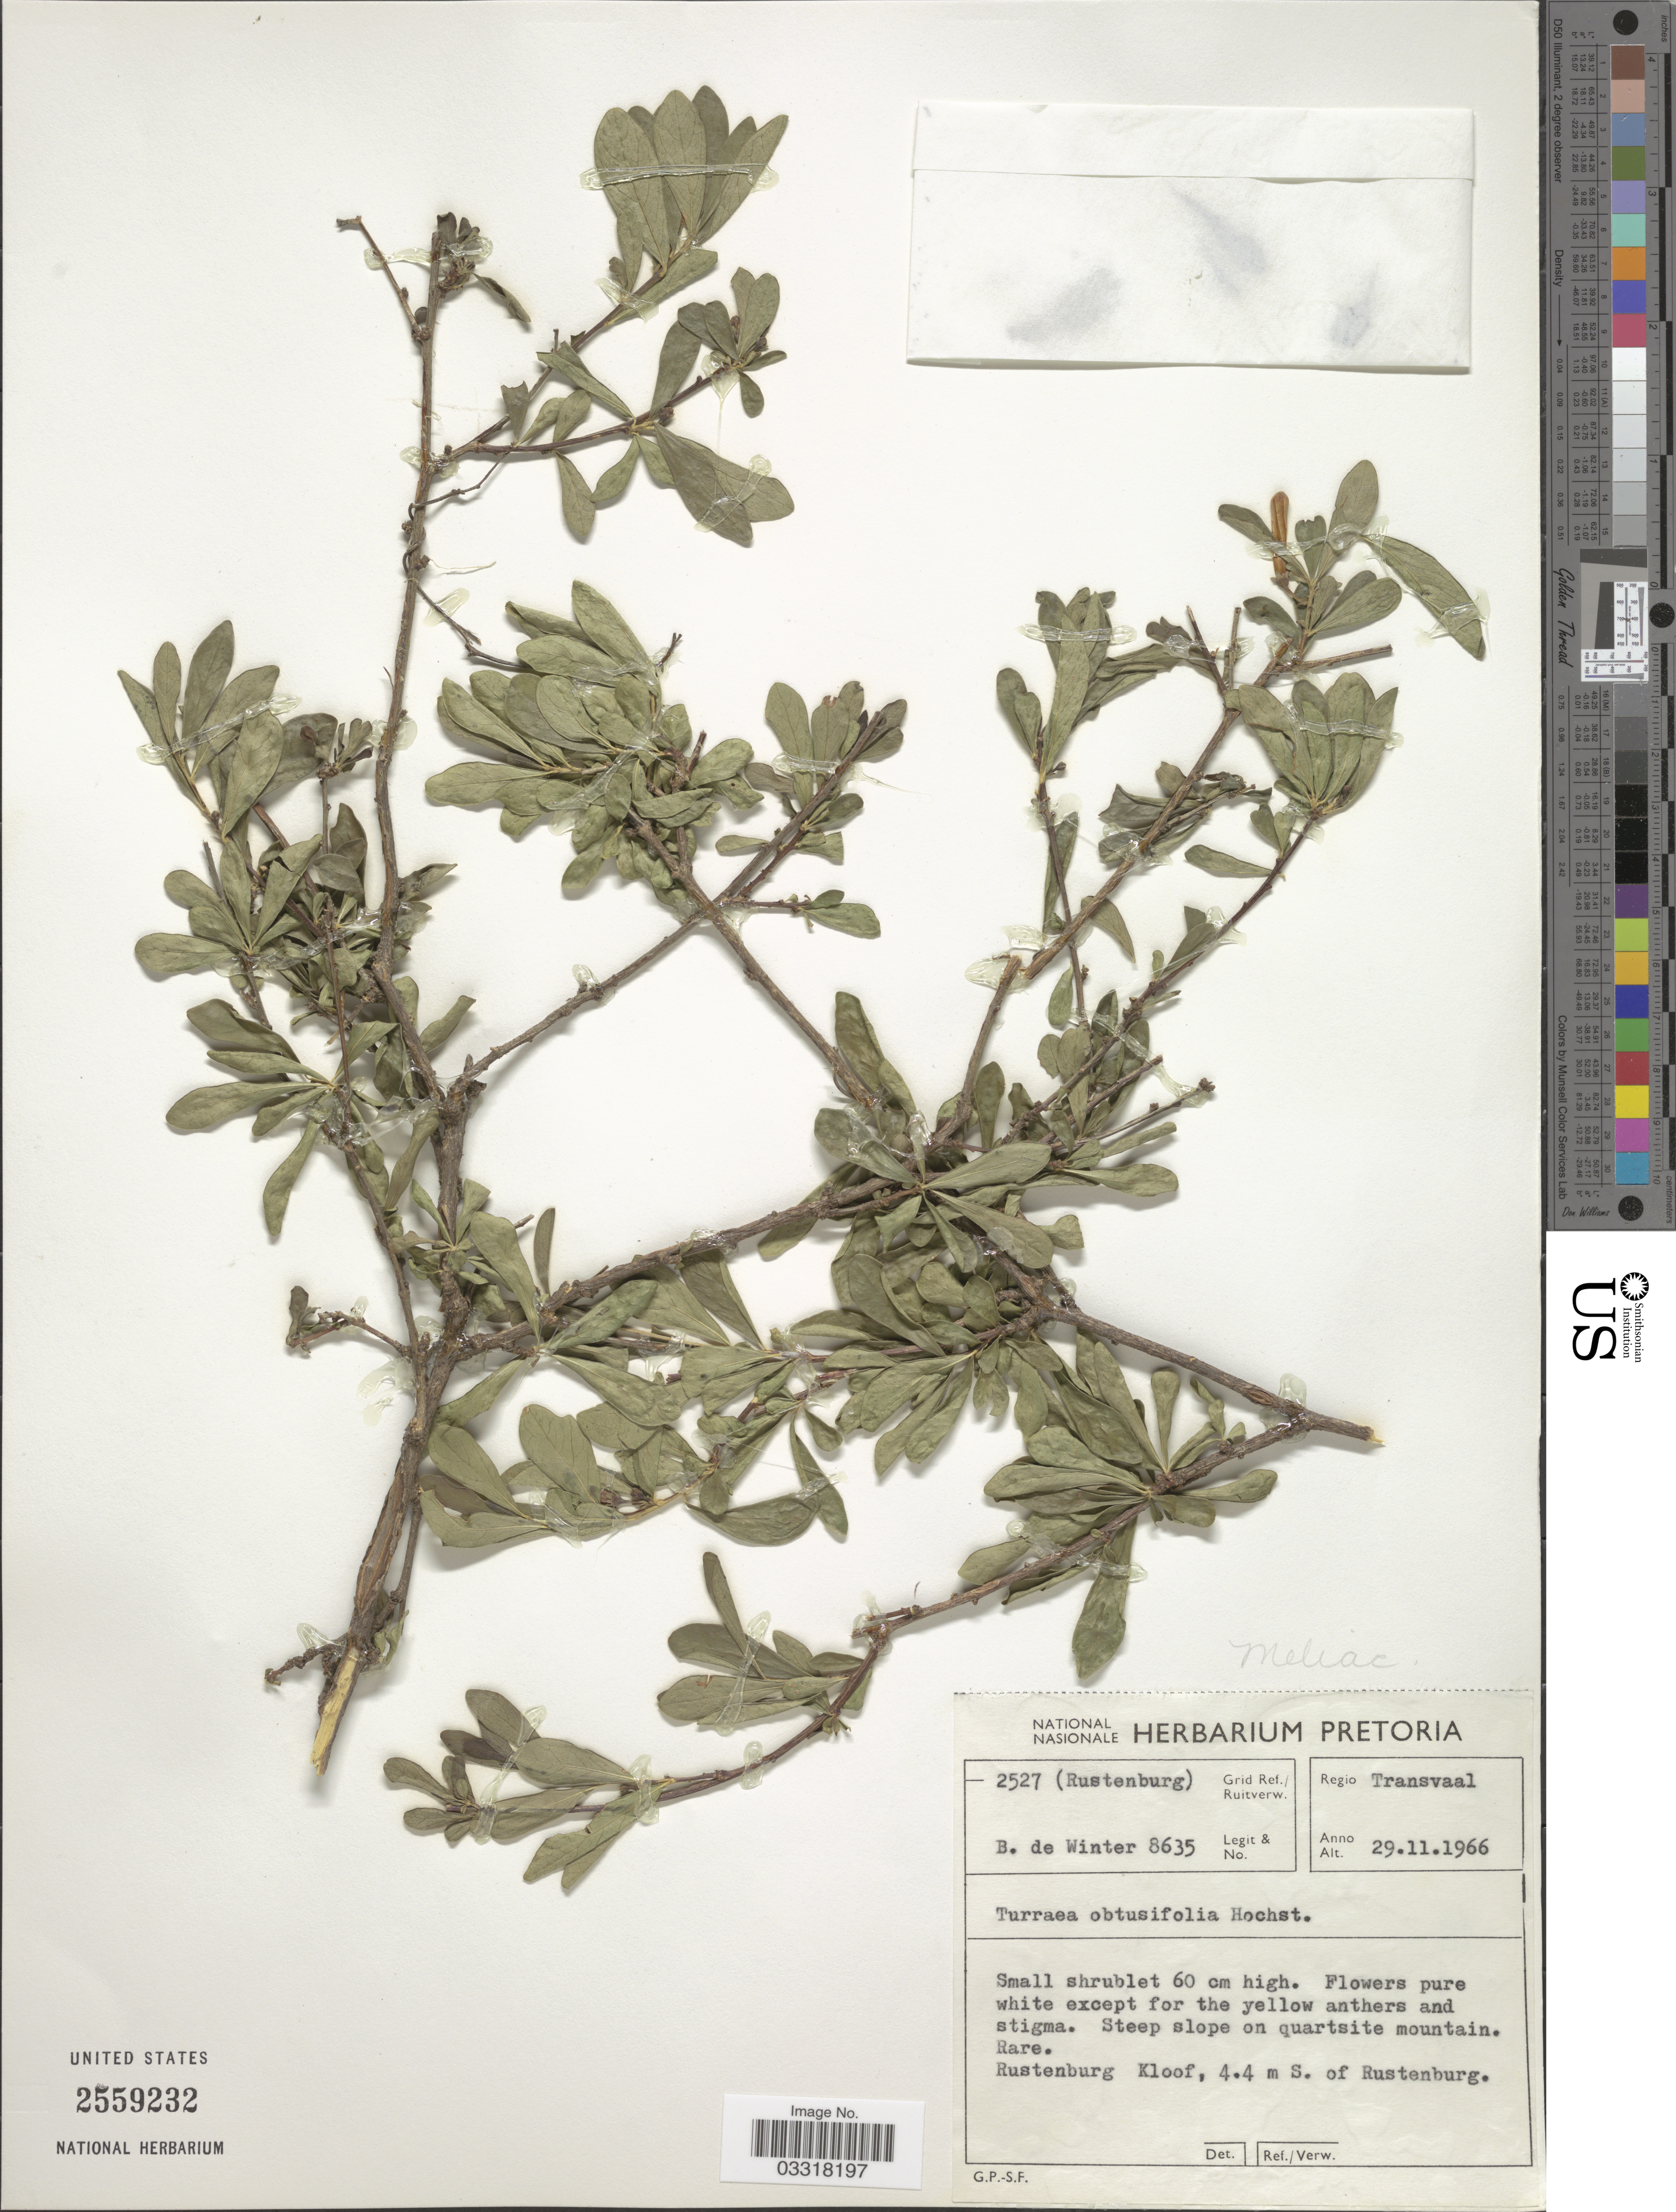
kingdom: Plantae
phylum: Tracheophyta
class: Magnoliopsida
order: Sapindales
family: Meliaceae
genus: Turraea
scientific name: Turraea obtusifolia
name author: Hochst.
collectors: B. de Winter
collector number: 8635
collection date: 1966-11-29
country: South Africa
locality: Regio Transvaal. Grid Ref./ Ruitverw. 2527 (Rustenburg). Rustenburg Kloof, 4.4 m S. of Rustenburg.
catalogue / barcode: US 2559232